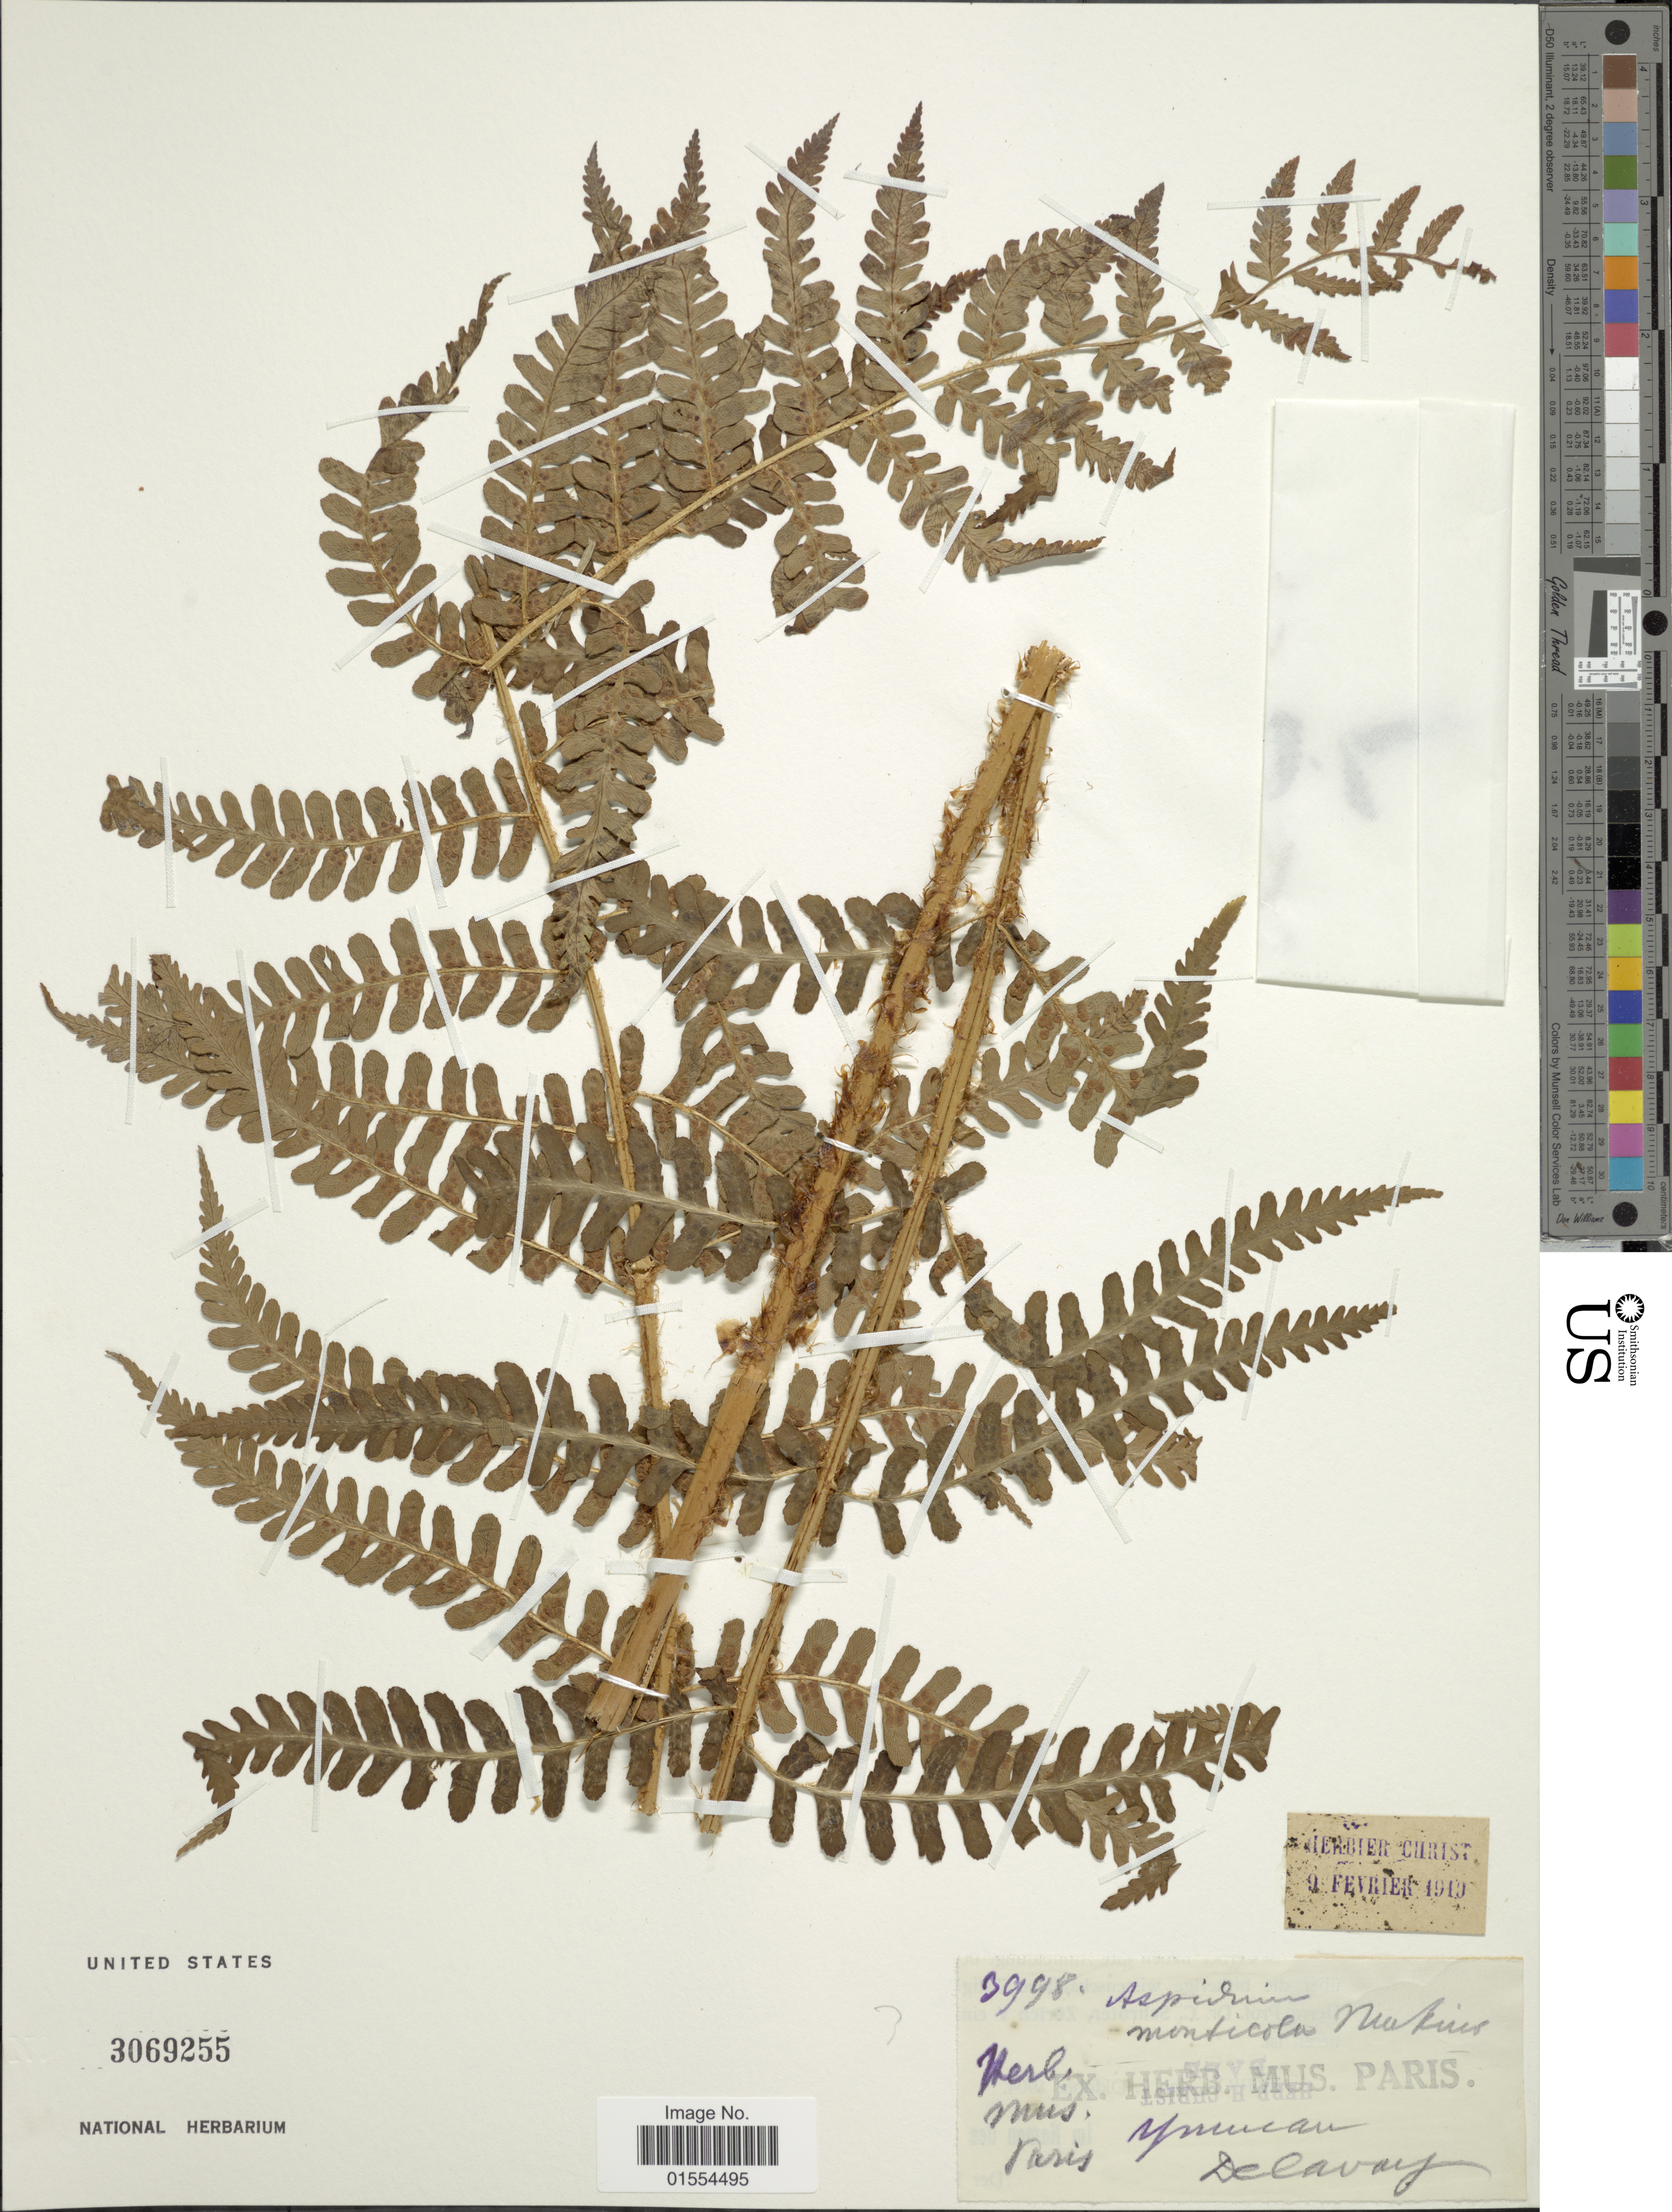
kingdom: Plantae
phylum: Tracheophyta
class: Polypodiopsida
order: Polypodiales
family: Dryopteridaceae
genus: Dryopteris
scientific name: Dryopteris monticola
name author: (Makino) C. Chr.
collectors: Delavay, --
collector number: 3998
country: China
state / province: Yunnan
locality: Ymucan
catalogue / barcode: US 3069255